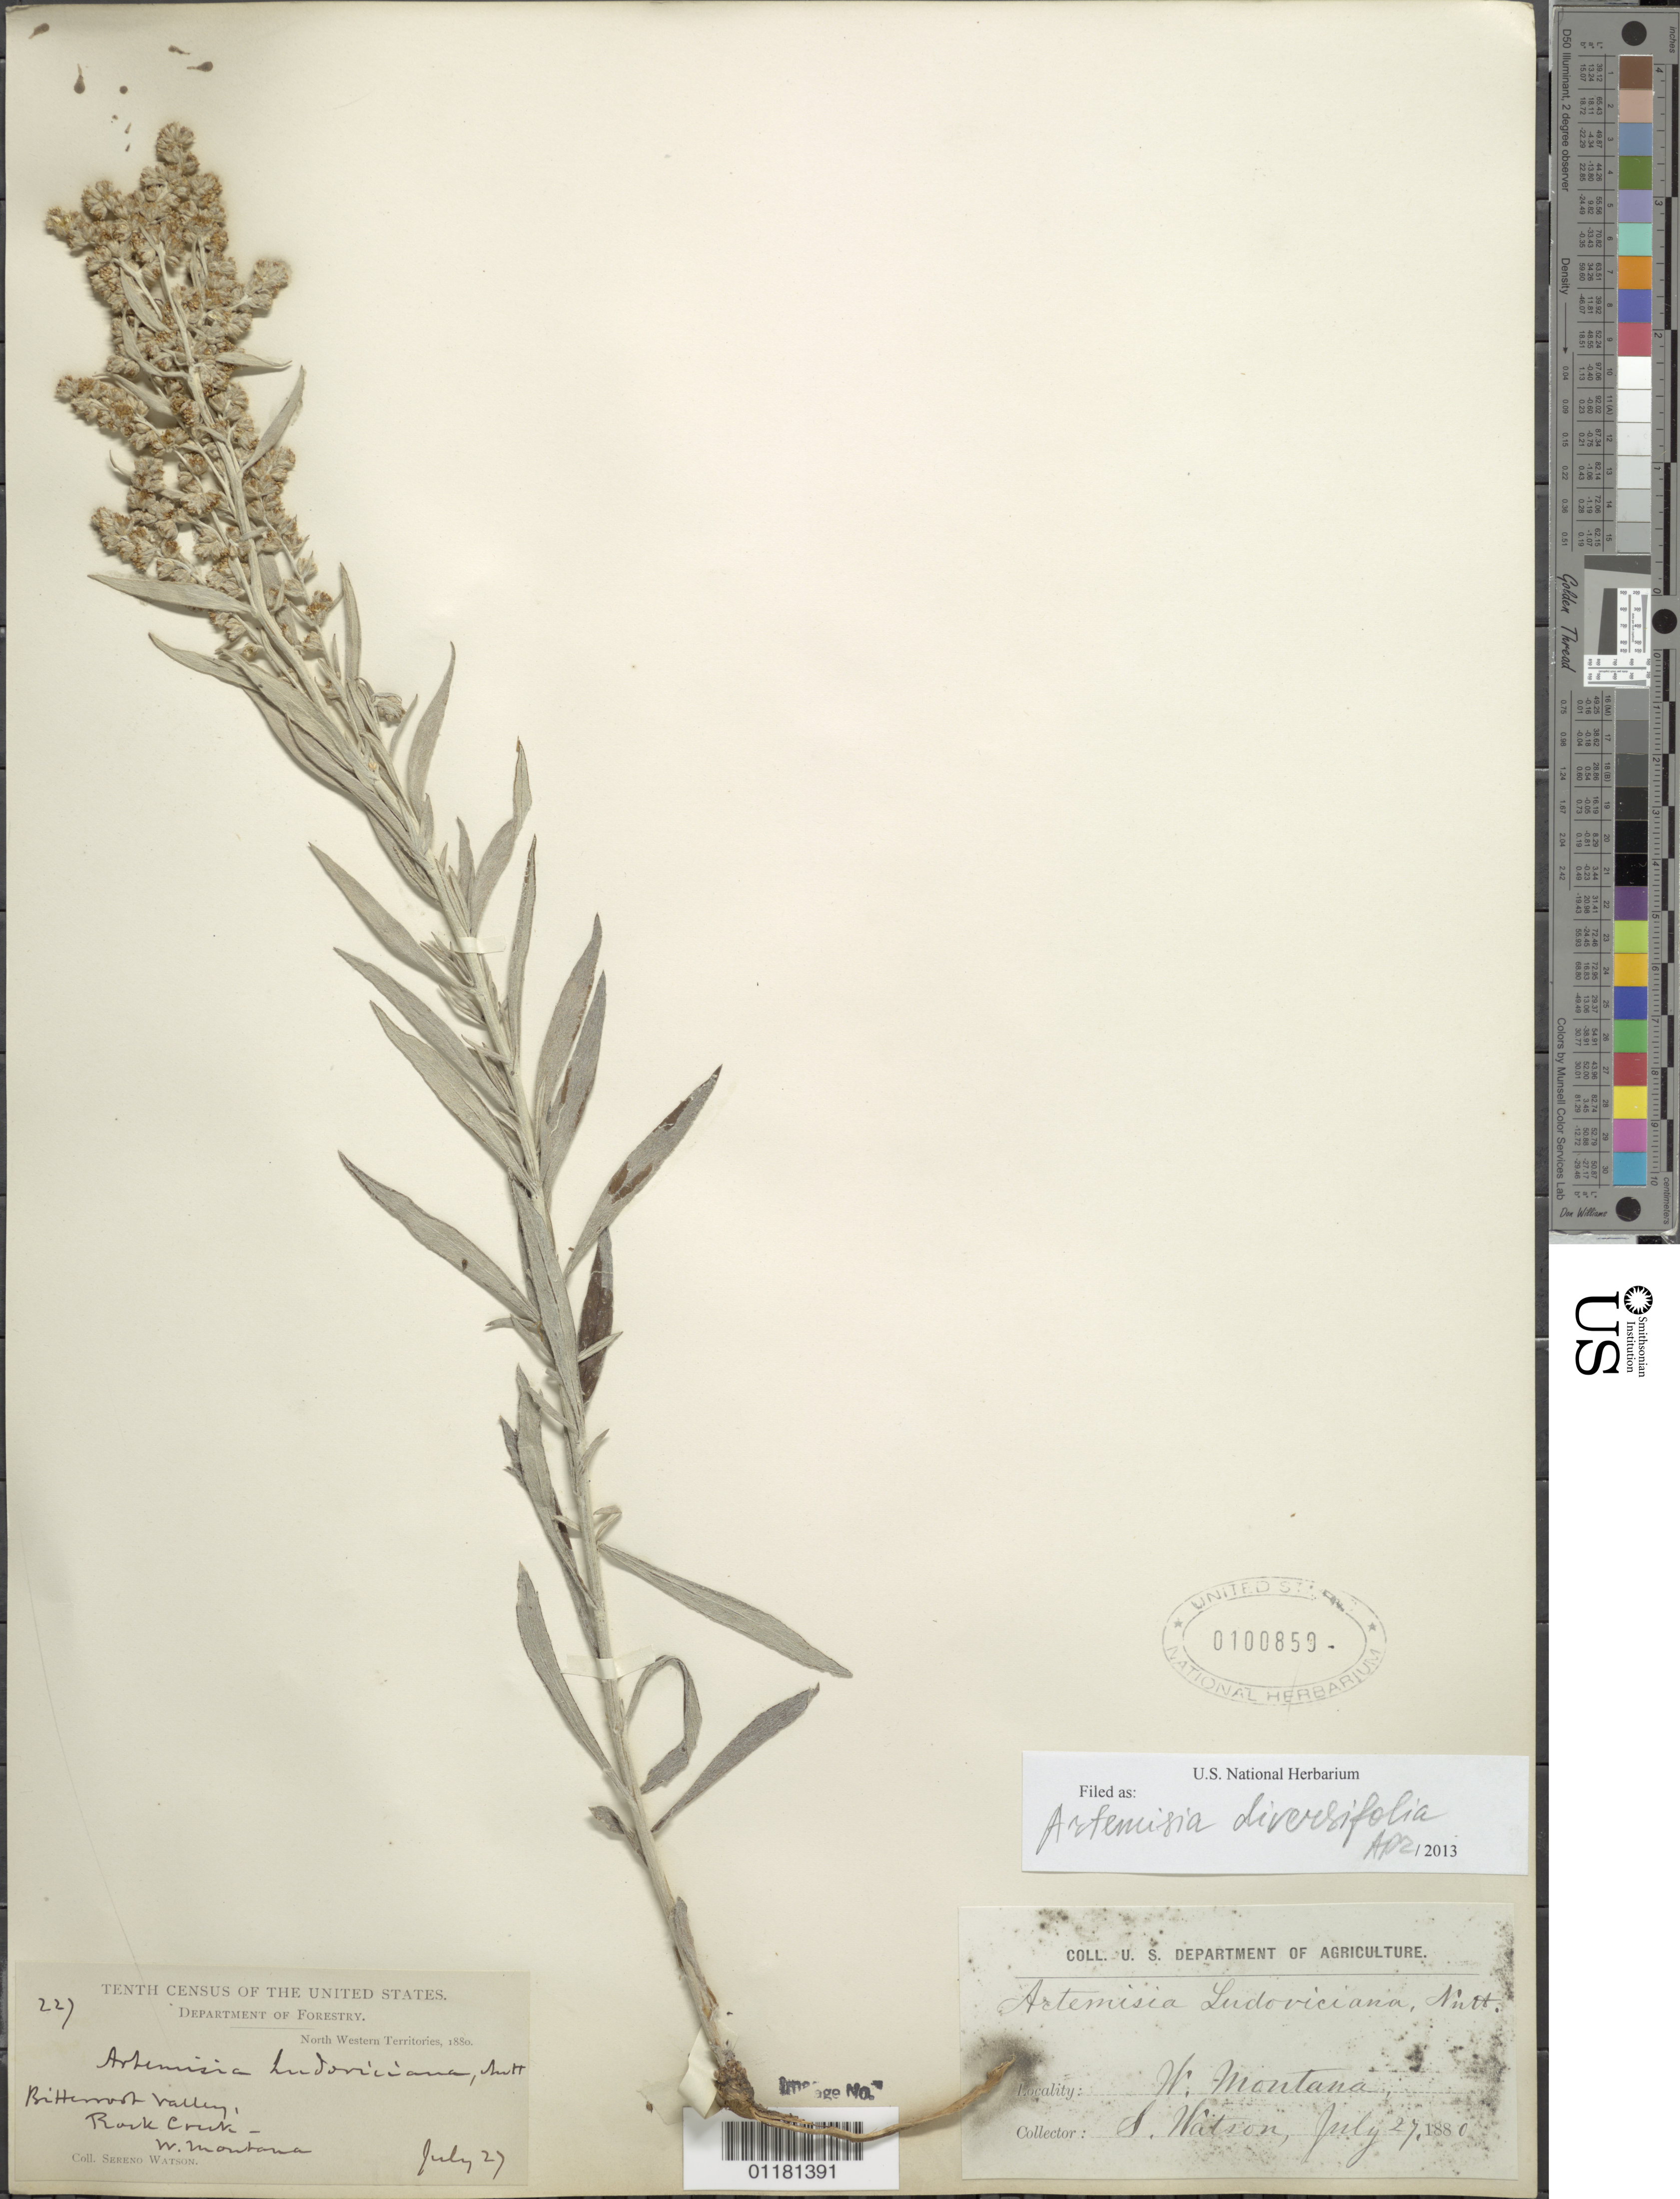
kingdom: Plantae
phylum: Tracheophyta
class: Magnoliopsida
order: Asterales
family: Asteraceae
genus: Artemisia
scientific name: Artemisia diversifolia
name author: Rydb.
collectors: S. Watson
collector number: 227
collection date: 1880-07-27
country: United States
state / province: Montana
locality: Bitterroot Valley, Rock Creek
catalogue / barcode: US 100859